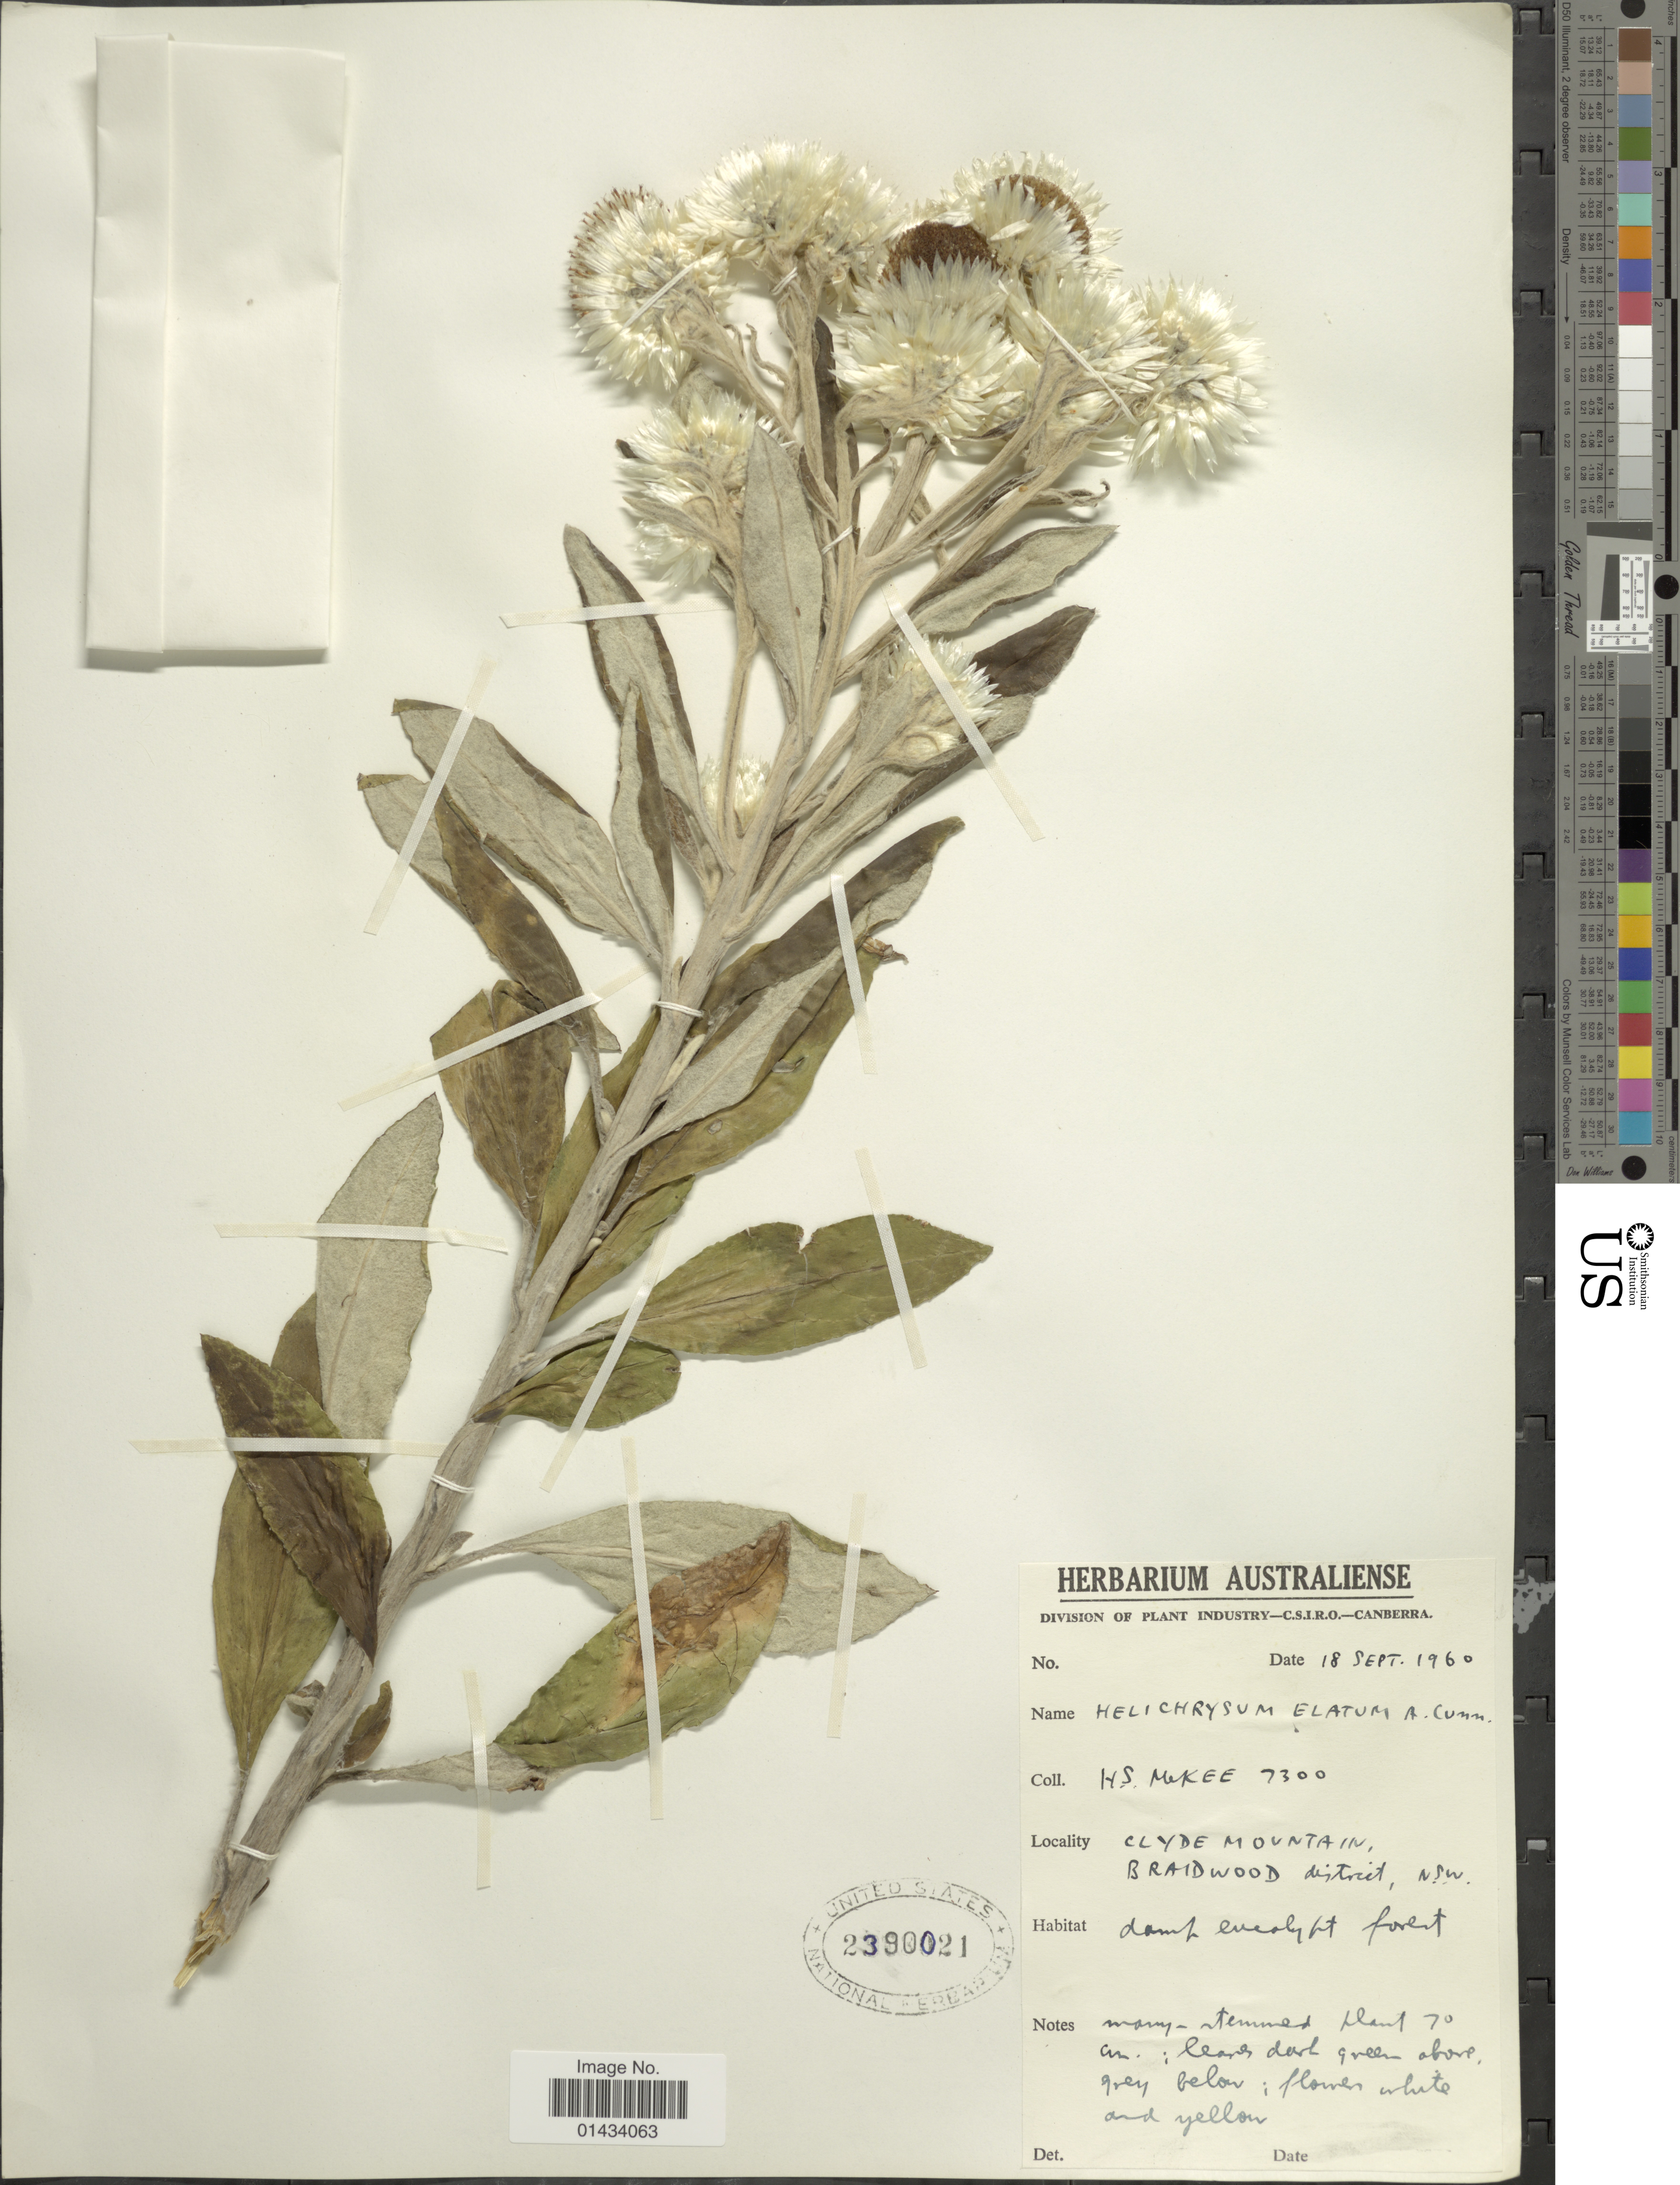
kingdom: Plantae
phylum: Tracheophyta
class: Magnoliopsida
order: Asterales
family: Asteraceae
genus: Coronidium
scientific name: Coronidium elatum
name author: (A. Cunn. ex DC.) Paul G. Wilson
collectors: H. S. McKee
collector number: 7300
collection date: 1960-09-18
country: Australia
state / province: New South Wales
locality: Clyde mountain, Bradwood district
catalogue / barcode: US 2390021